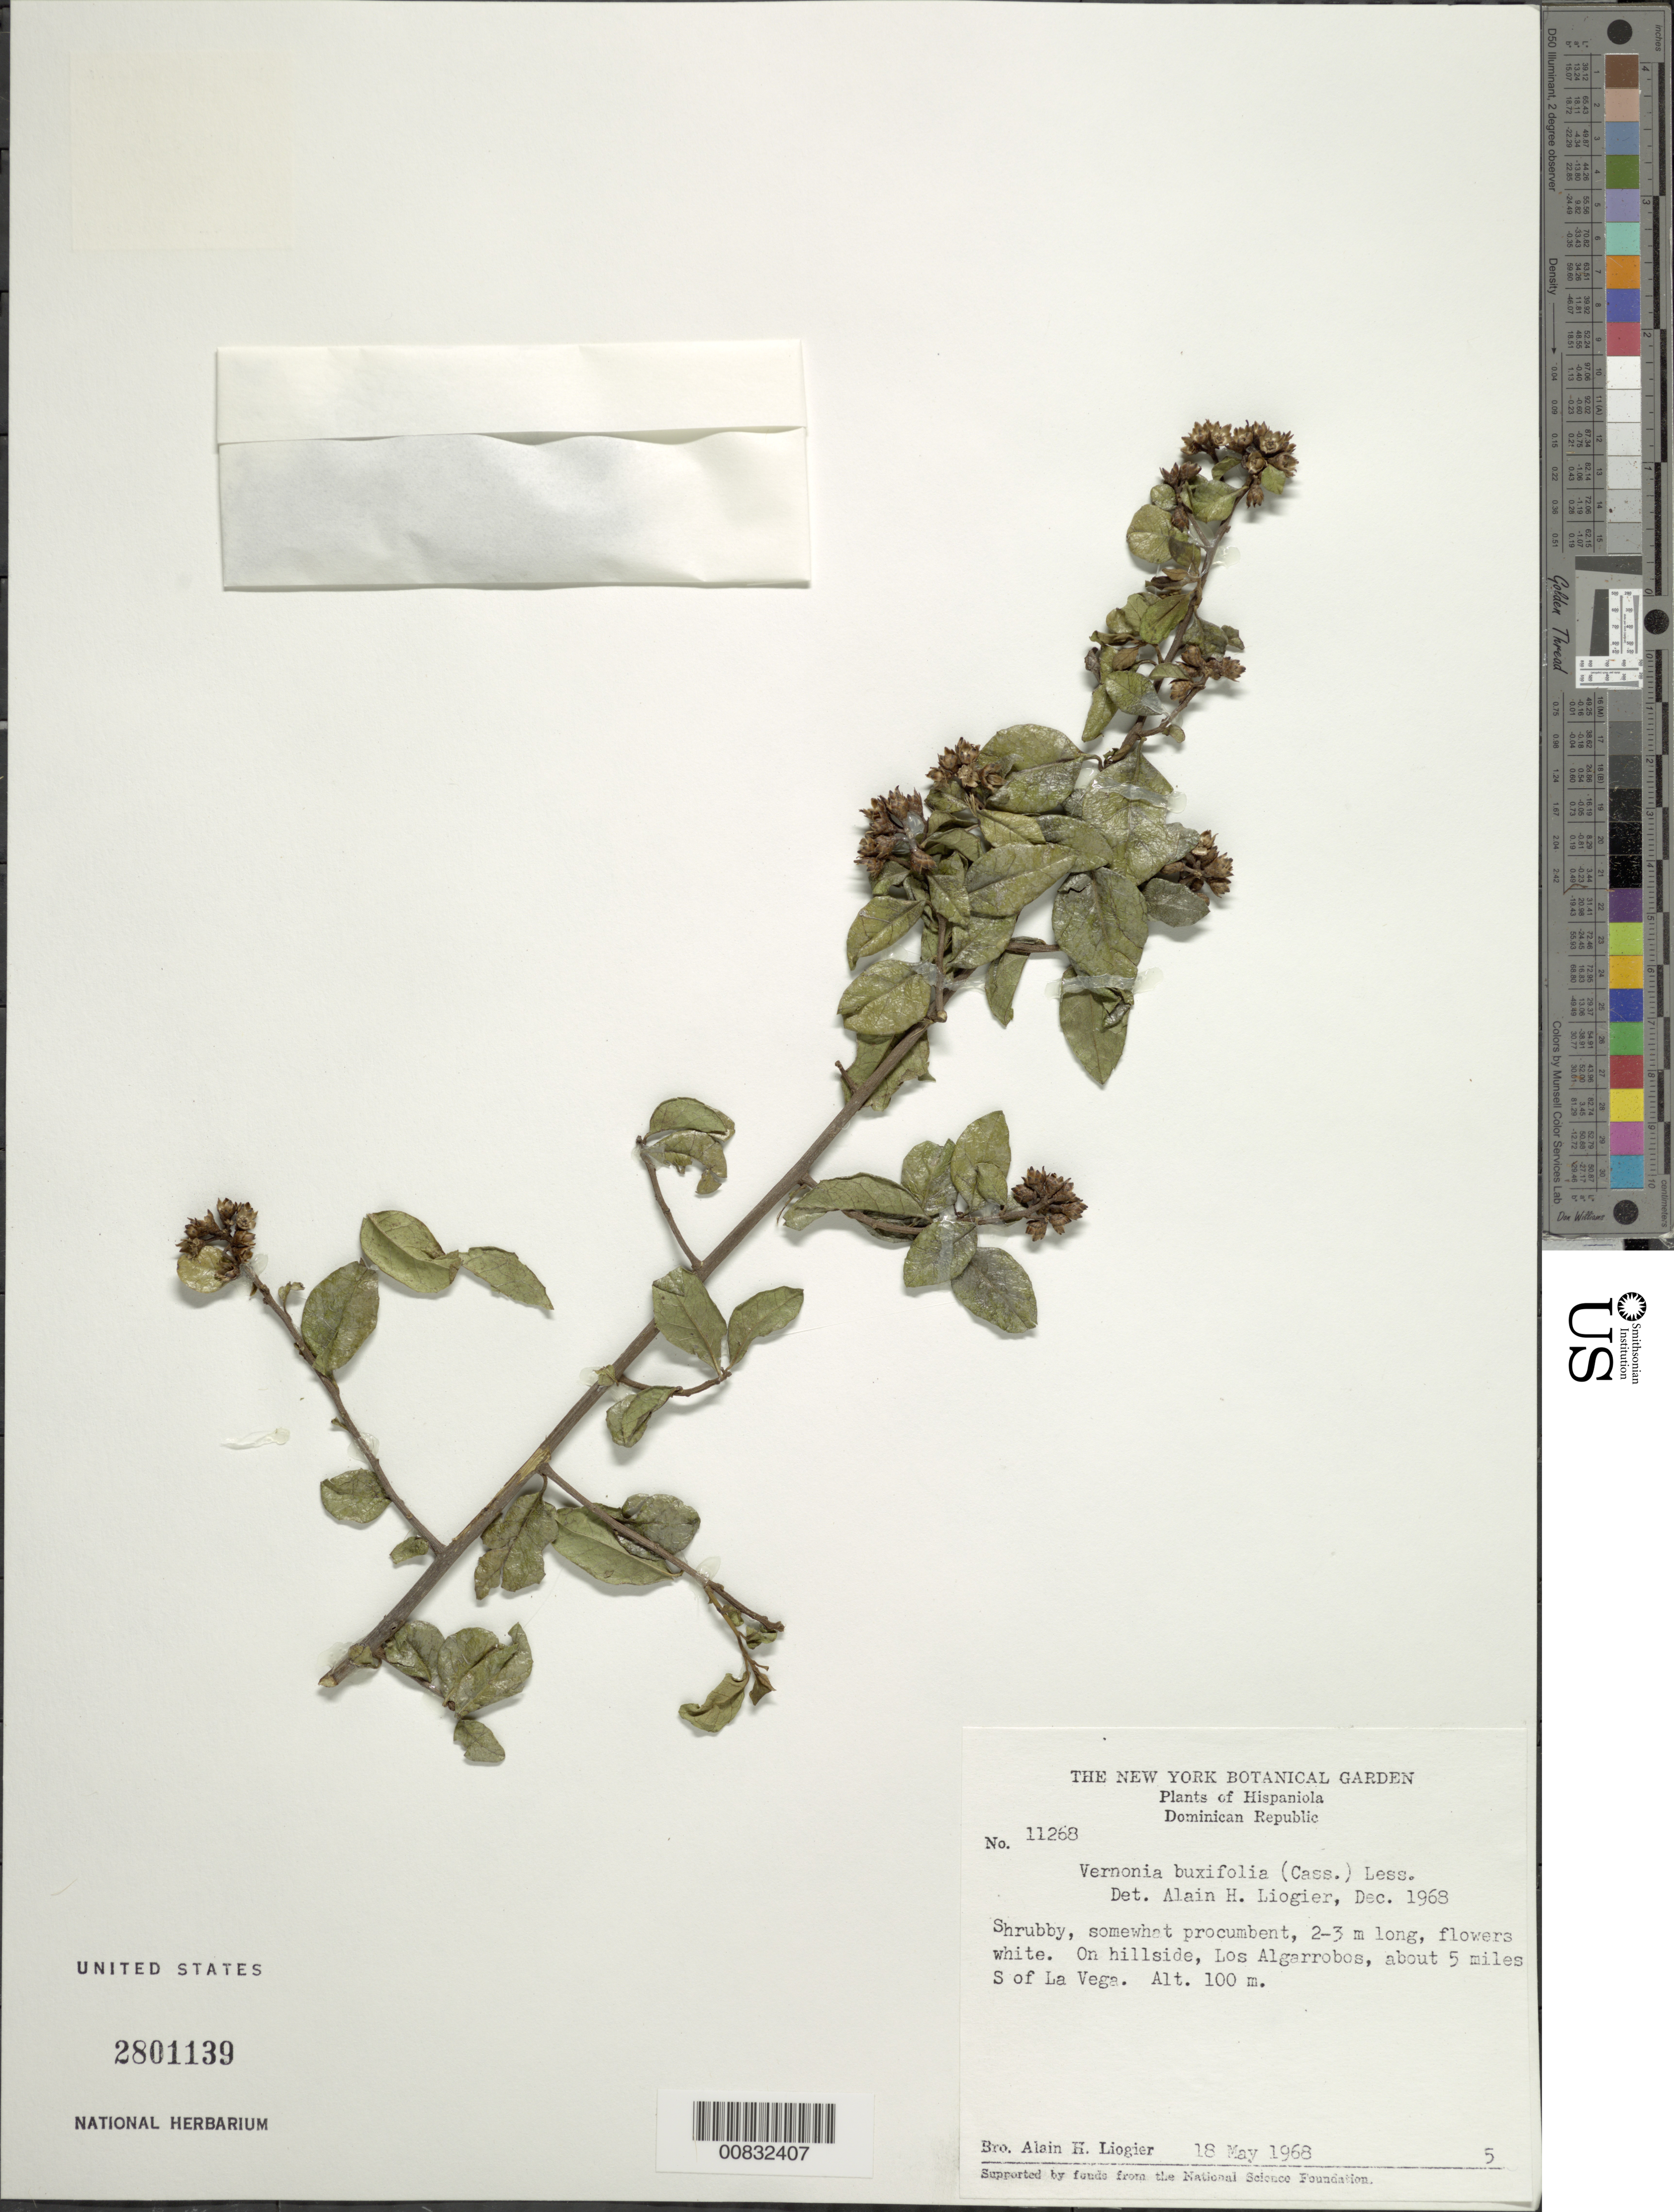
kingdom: Plantae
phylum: Tracheophyta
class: Magnoliopsida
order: Asterales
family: Asteraceae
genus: Vernonanthura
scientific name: Vernonanthura buxifolia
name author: (Less.) H. Rob.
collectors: A. H. Liogier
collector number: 11268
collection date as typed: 18 May 1968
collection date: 1968-05-18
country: Dominican Republic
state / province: La Vega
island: Hispaniola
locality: Los Algarrobos, about 5 miles S of La Vega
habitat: On hillside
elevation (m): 100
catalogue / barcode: US 2801139